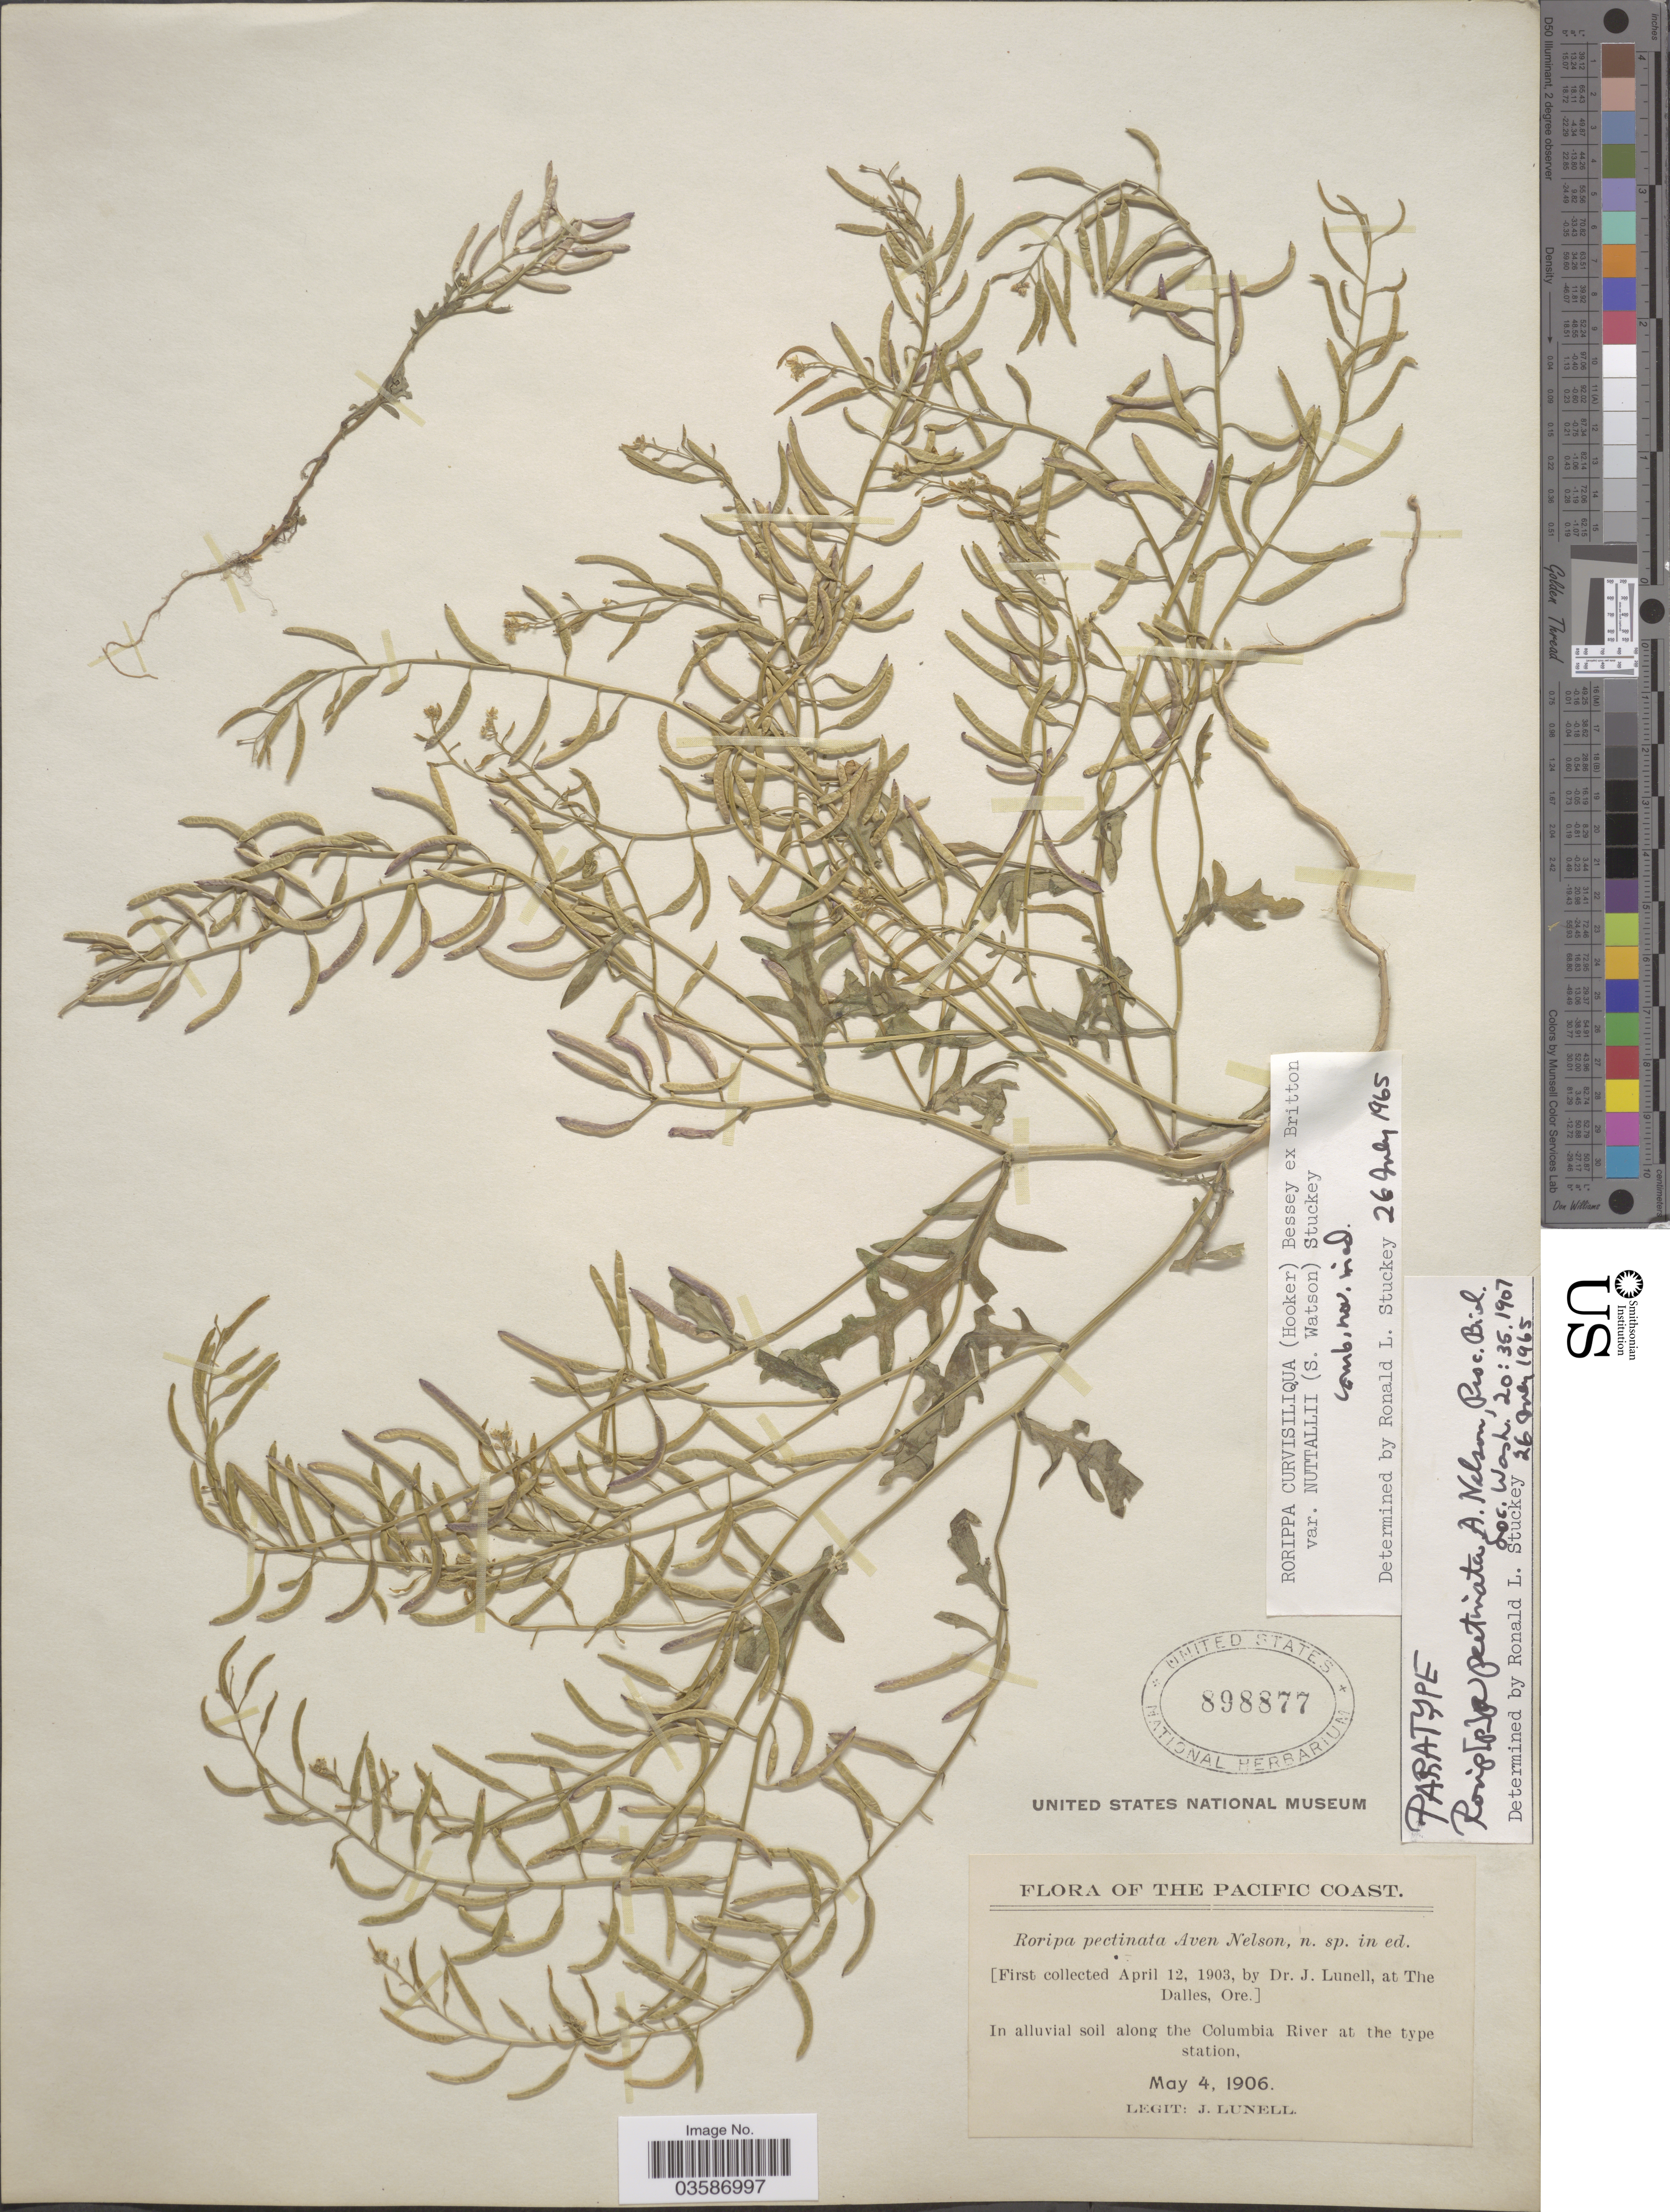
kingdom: Plantae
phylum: Tracheophyta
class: Magnoliopsida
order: Brassicales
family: Brassicaceae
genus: Rorippa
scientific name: Rorippa curvisiliqua var. nuttallii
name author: (S. Watson) Stuckey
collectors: J. Lunell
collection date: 1906-05-04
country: United States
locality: The Pacific Coast. Along the Columbia River at the type station.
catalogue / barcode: US 898877